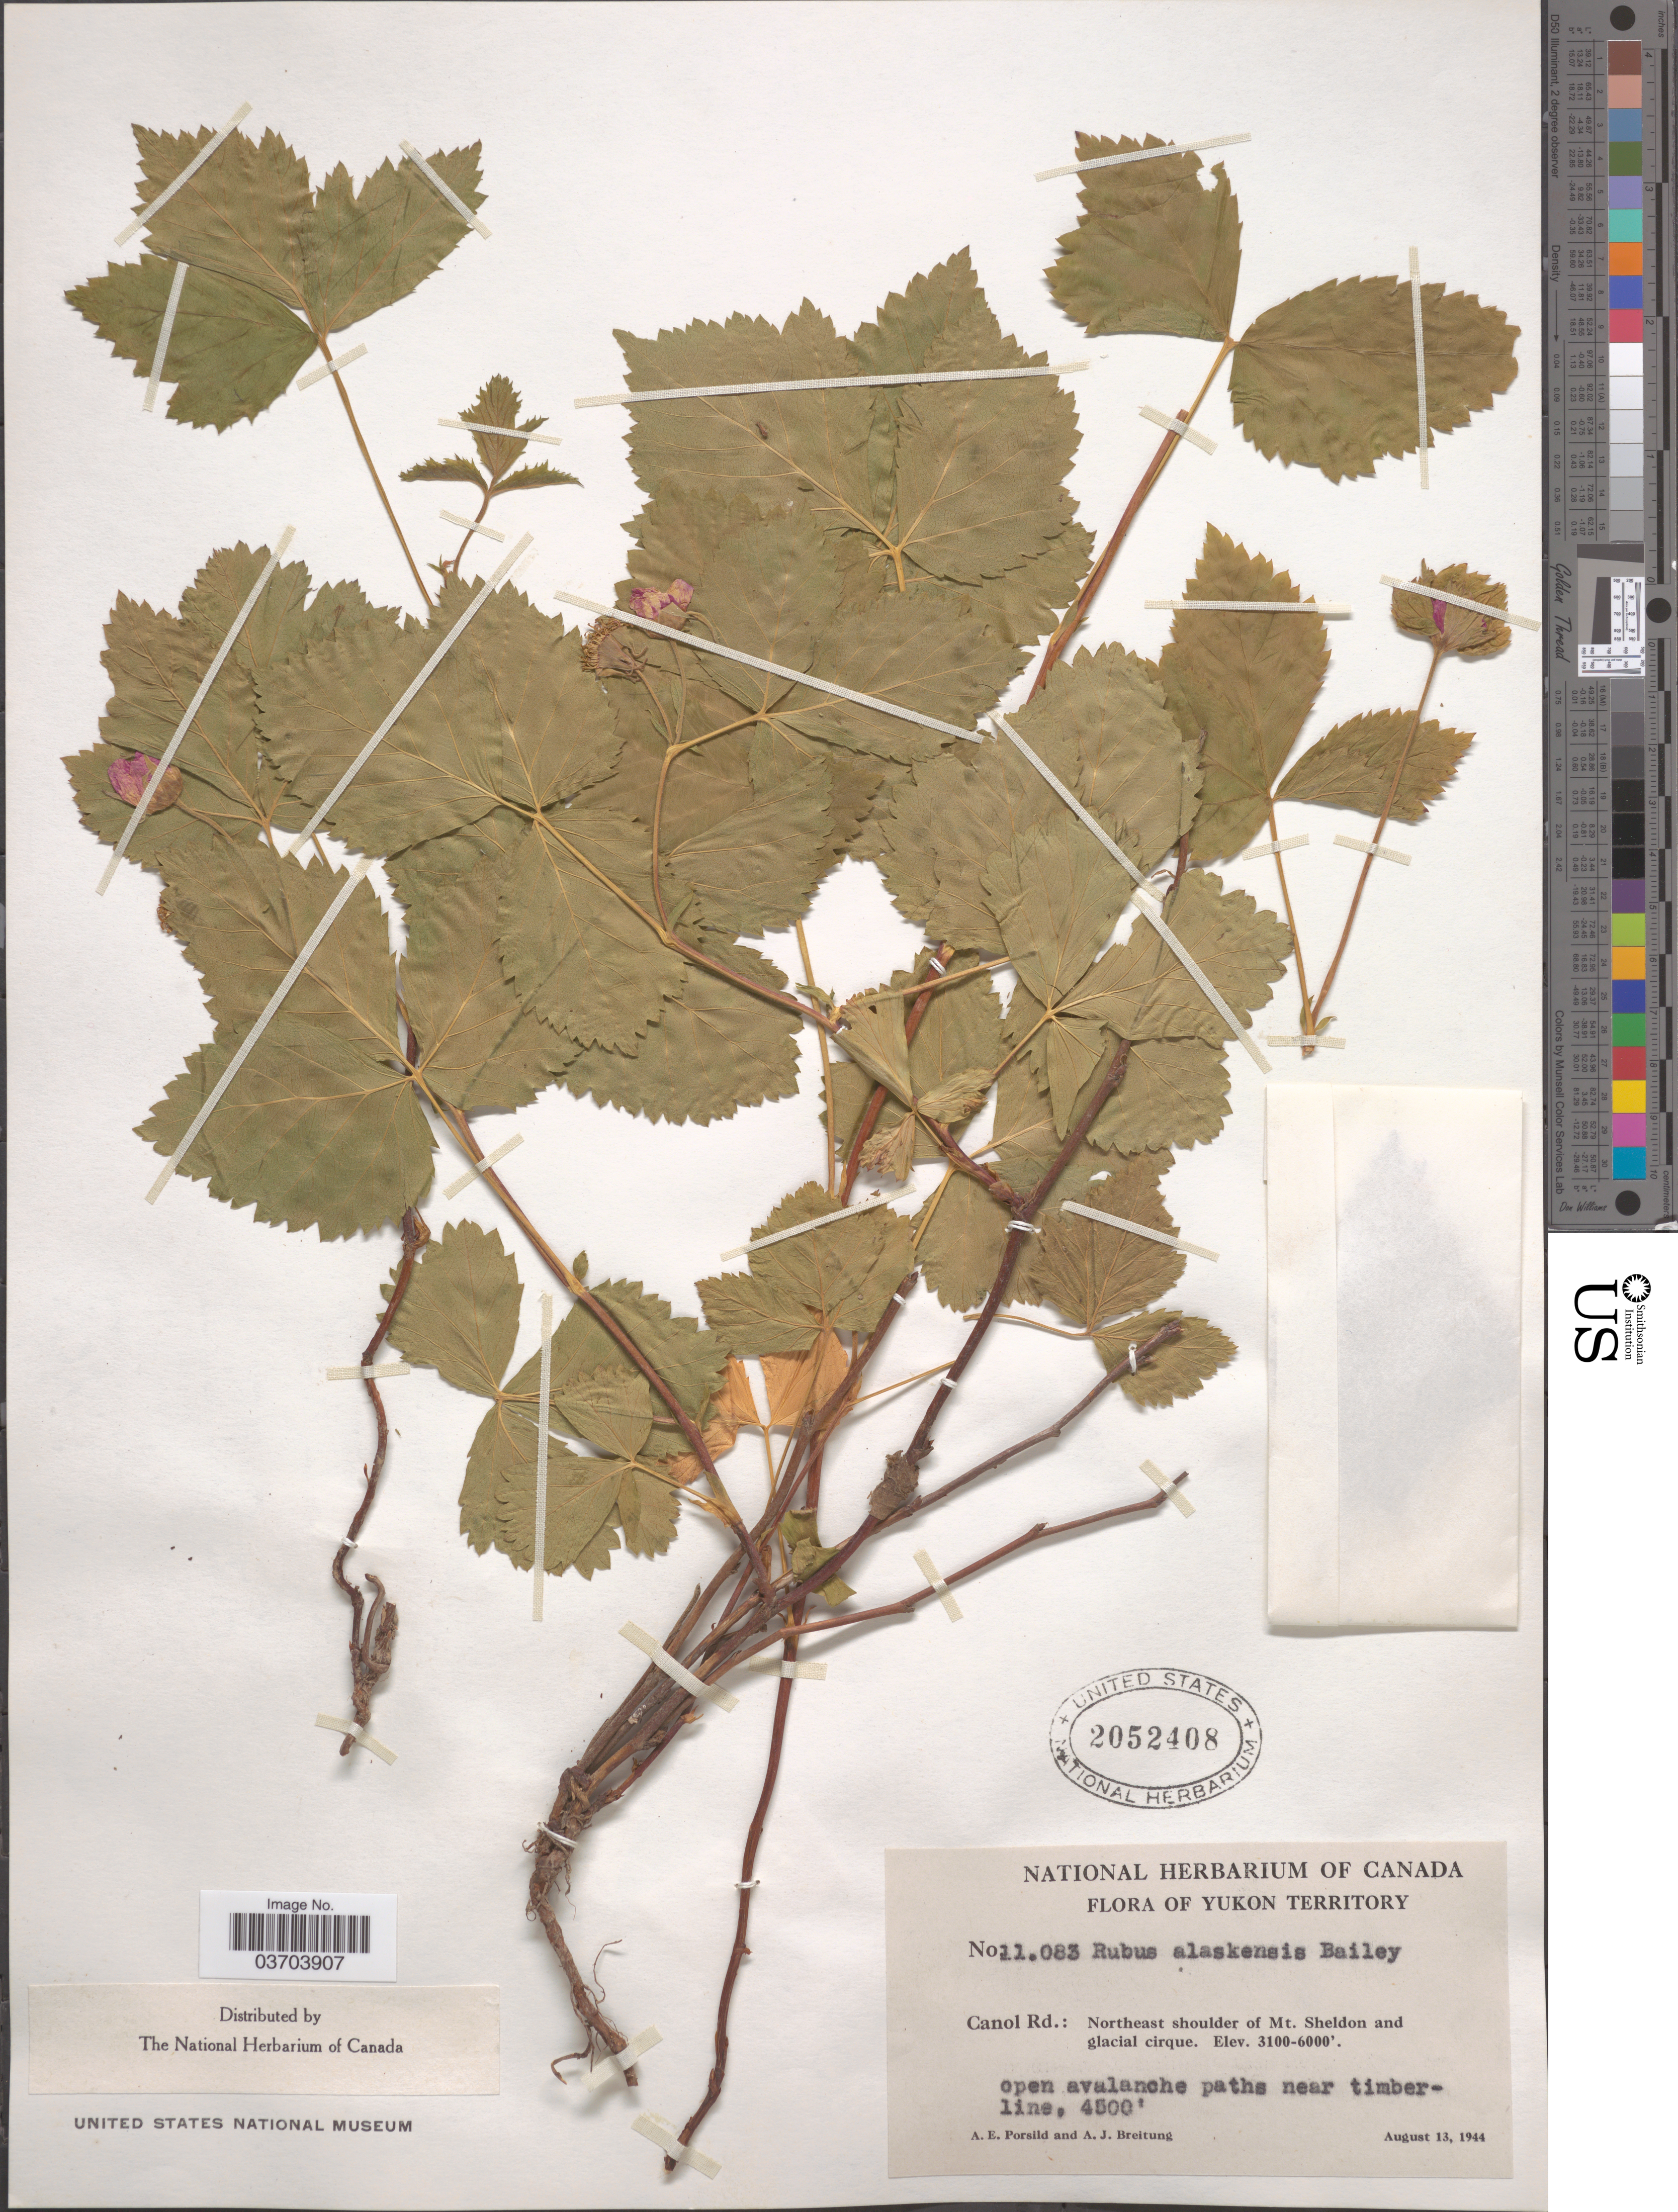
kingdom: Plantae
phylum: Tracheophyta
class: Magnoliopsida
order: Rosales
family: Rosaceae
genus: Rubus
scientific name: Rubus alaskensis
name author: L.H. Bailey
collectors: A. E. Porsild & A. Breitung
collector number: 11083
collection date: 1944-08-13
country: Canada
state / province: Yukon Territory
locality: Canol Rd.: Northeast shoulder of Mt. Sheldon and glacial cirque. Near timberline.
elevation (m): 1372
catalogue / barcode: US 2052408